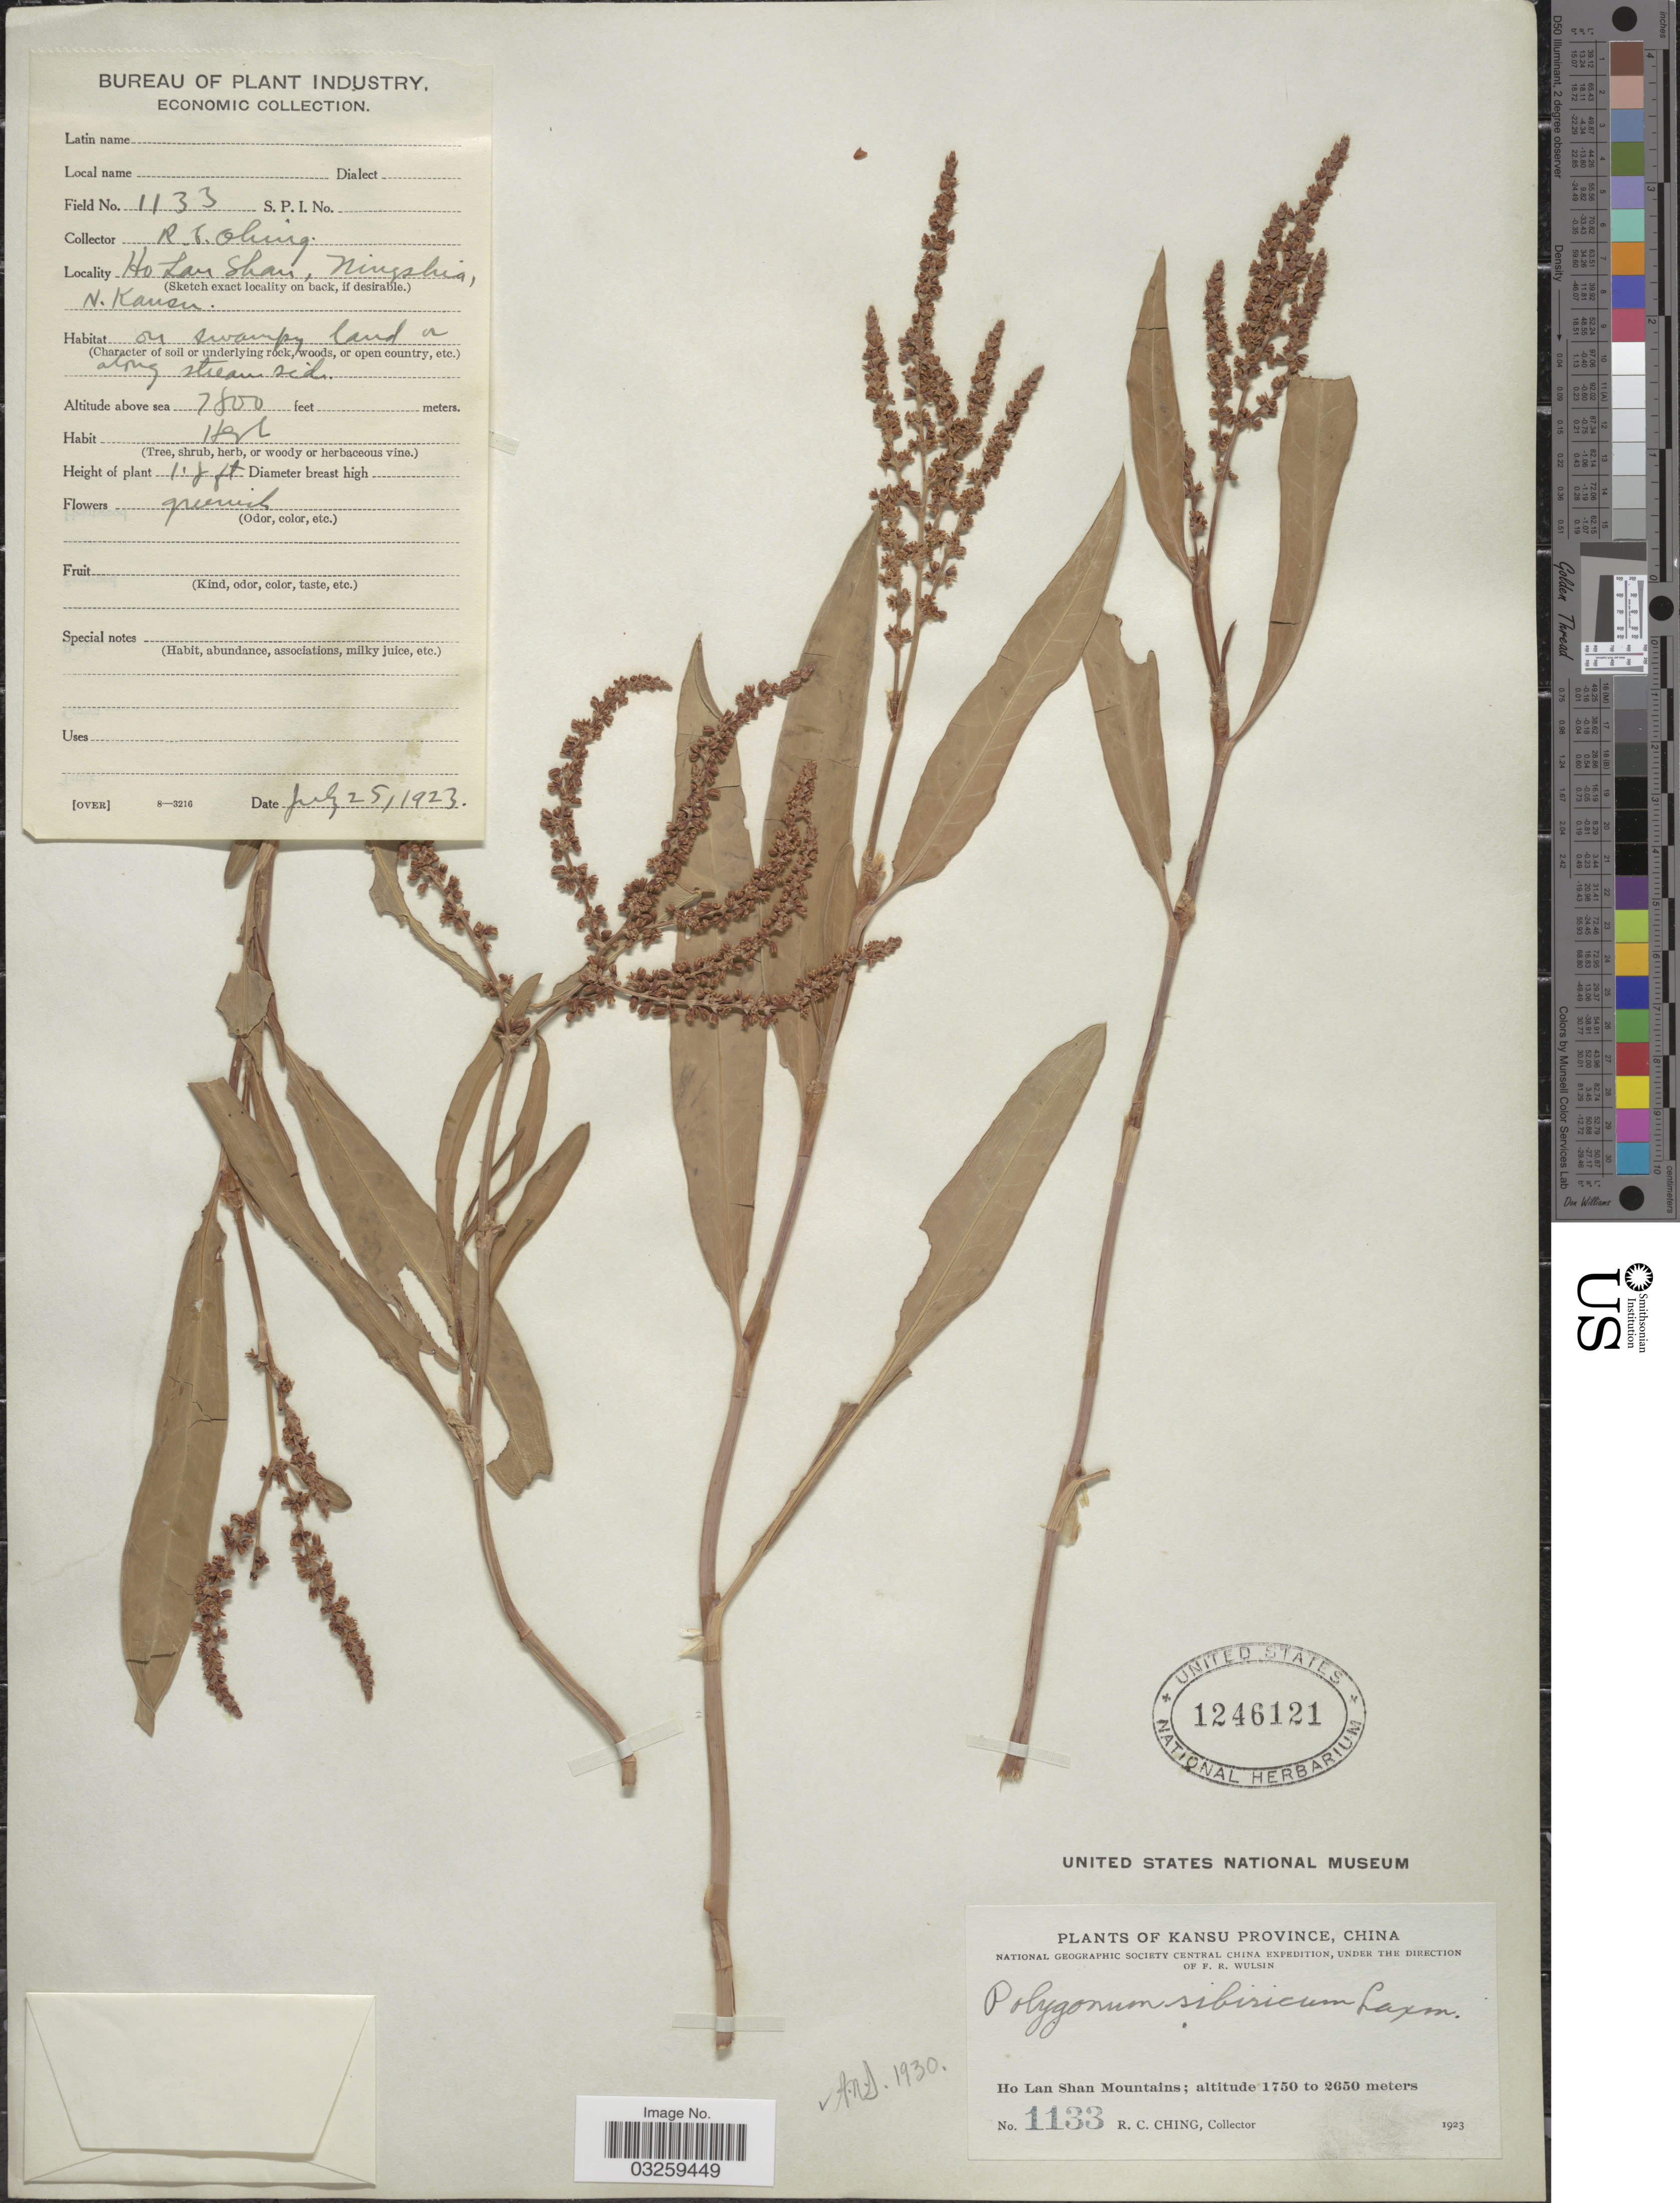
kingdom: Plantae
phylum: Tracheophyta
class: Magnoliopsida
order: Caryophyllales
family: Polygonaceae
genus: Knorringia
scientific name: Knorringia sibirica subsp. sibirica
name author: (Laxm.) Tzvelev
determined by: Strong, Mark T., (BOT), Smithsonian Institution - National Museum of Natural History (UNITED STATES)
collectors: R. C. Ching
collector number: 1133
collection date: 1923-07-25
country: China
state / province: Gansu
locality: Kansu Province, Ho La Shan Mountains, Ningshia, N. Kansu.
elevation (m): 2377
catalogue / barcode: US 1246121